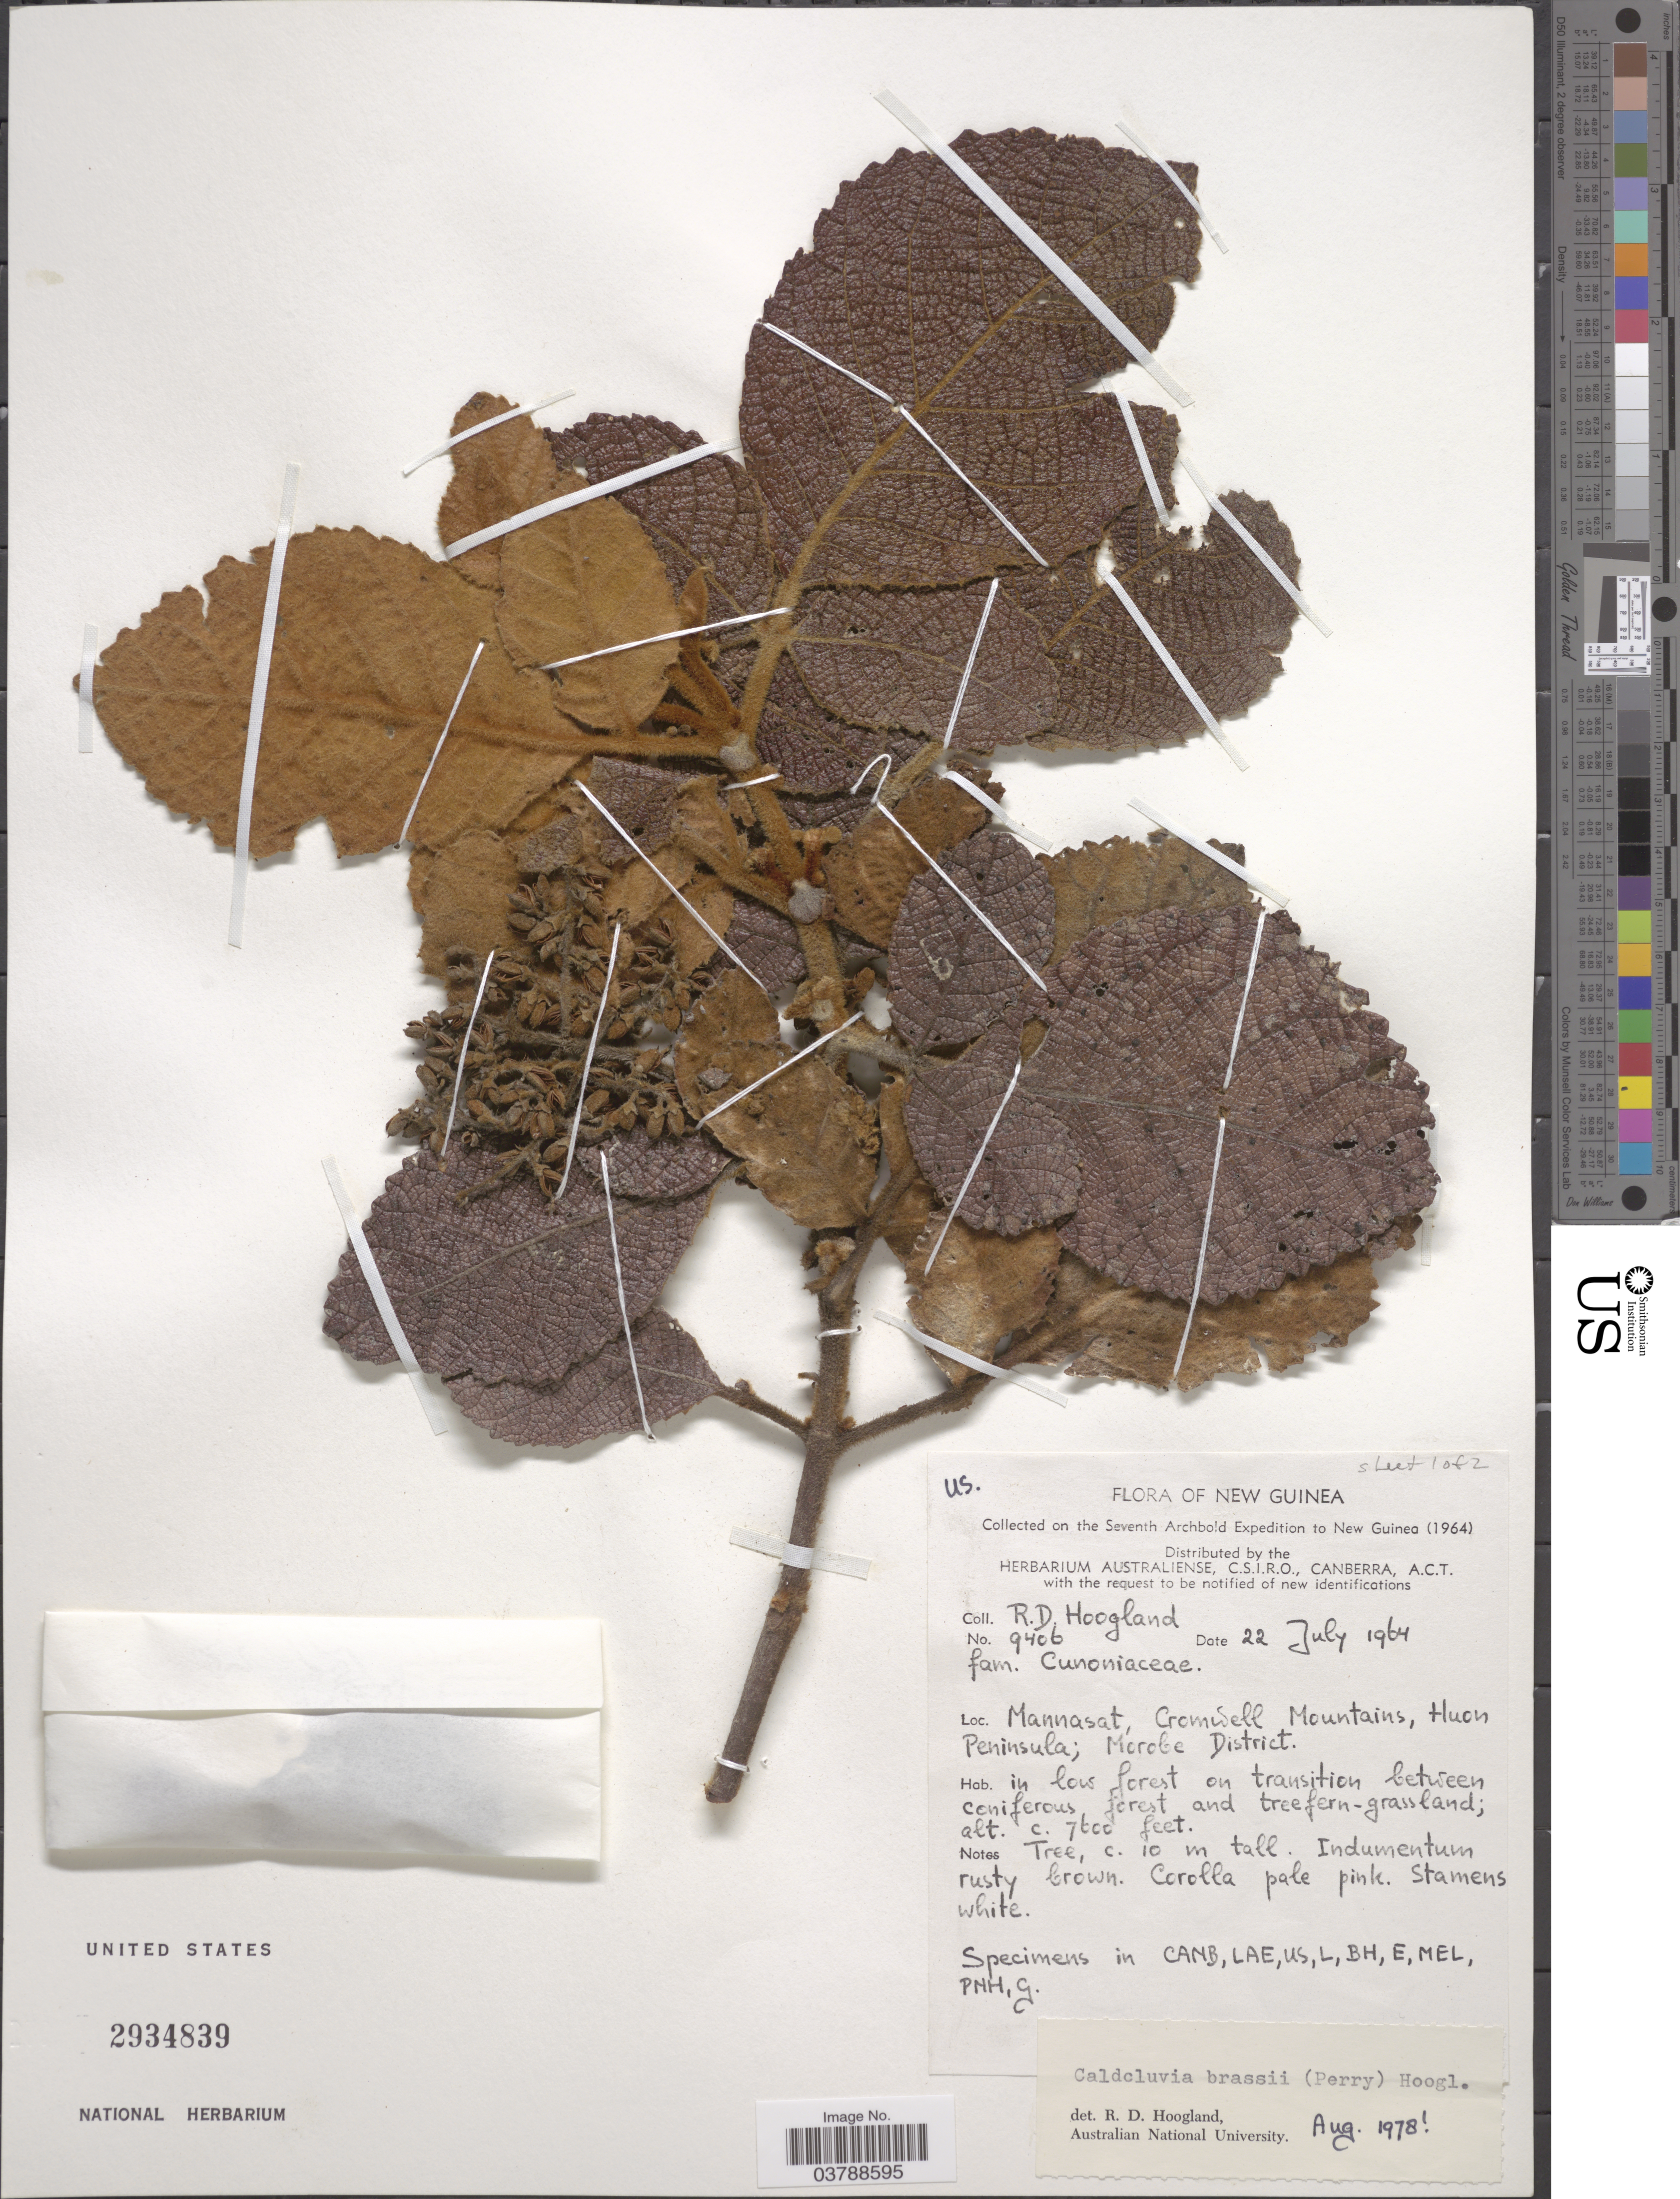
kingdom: Plantae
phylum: Tracheophyta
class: Magnoliopsida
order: Oxalidales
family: Cunoniaceae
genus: Caldcluvia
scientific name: Caldcluvia brassii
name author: (L.M. Perry) Hoogland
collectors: R. D. Hoogland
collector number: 9406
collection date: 1964-07-22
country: Papua New Guinea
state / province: Morobe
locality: New Guinea. Mannasat, Cromwell Mountains, Huon Peninsula; Morobe District.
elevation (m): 2316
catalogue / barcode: US 2934839